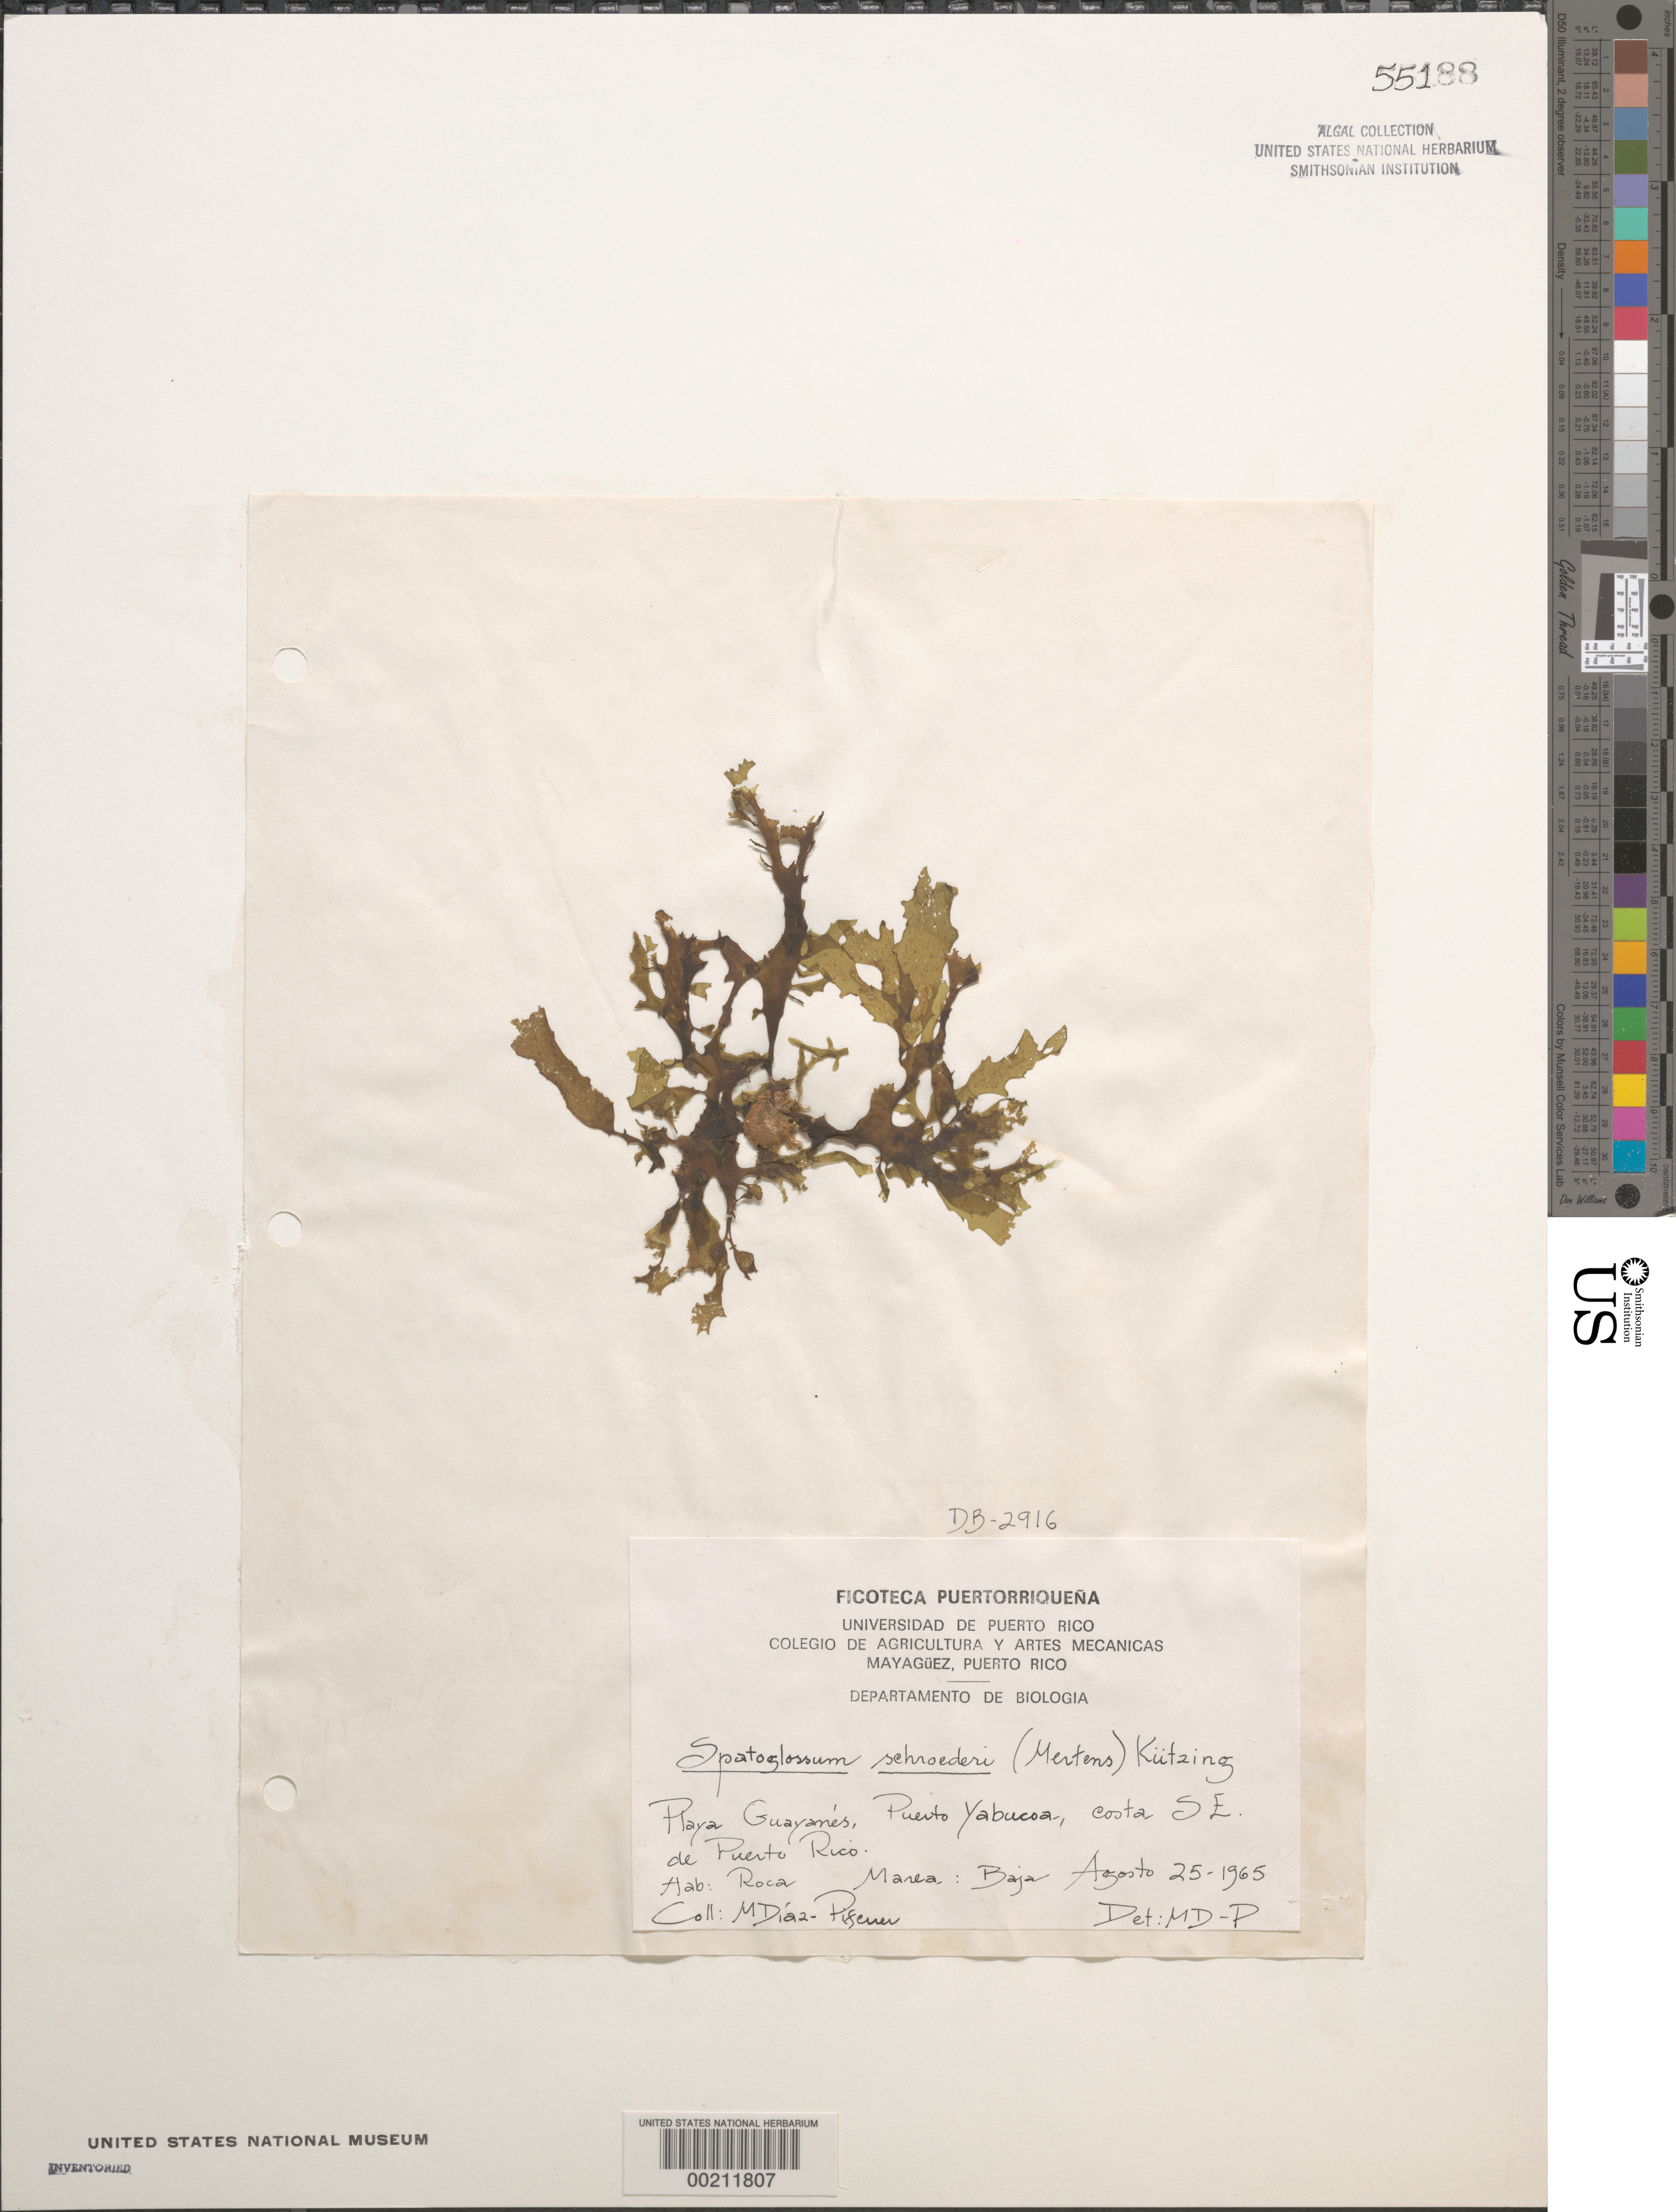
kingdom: Chromista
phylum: Ochrophyta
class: Phaeophyceae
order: Dictyotales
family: Dictyotaceae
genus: Spatoglossum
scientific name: Spatoglossum schroederi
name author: (C. Agardh) Kütz.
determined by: Diaz-Piferrer, M.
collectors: M. Diaz-Piferrer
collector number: DB-2916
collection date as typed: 25 Aug 1965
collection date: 1965-08-25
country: Puerto Rico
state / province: Yabucoa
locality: Playa Guayanes, Puerto Yabucoa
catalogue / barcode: US 55188